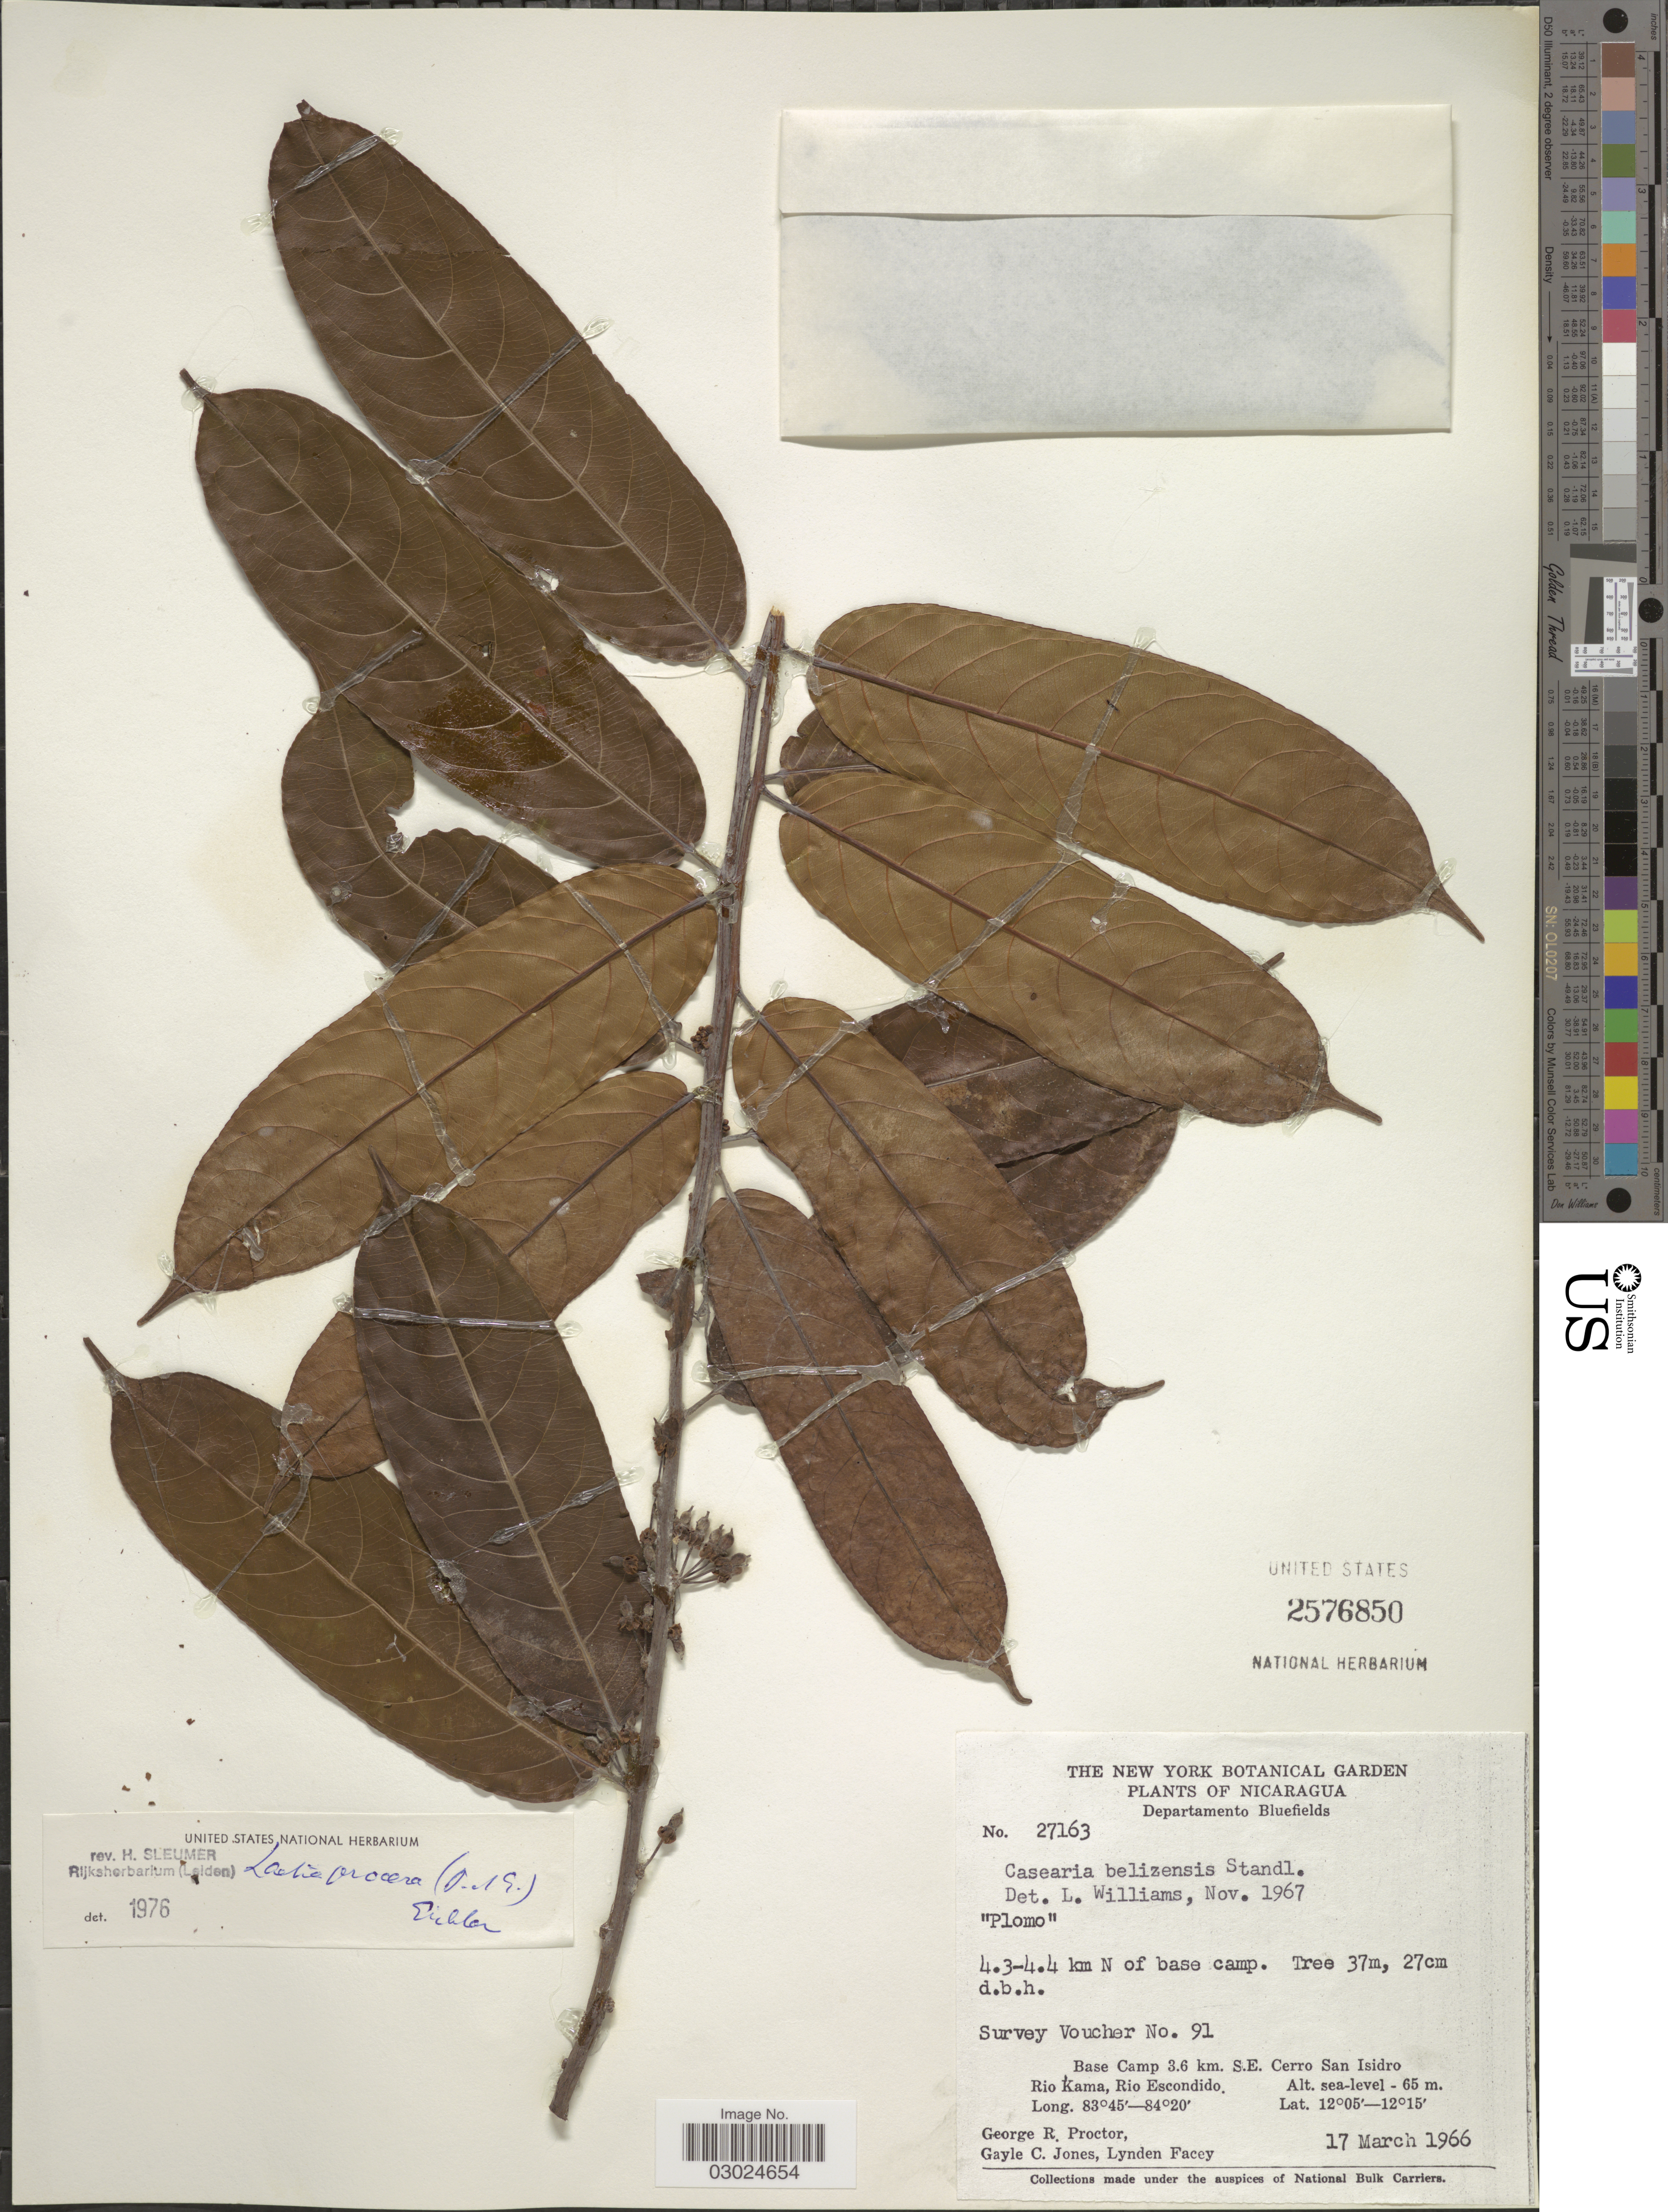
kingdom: Plantae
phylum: Tracheophyta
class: Magnoliopsida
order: Malpighiales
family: Salicaceae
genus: Laetia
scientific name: Laetia procera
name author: (Poepp.) Eichler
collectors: G. Proctor, G. C. Jones & L. Facey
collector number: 27163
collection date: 1966-03-17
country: Nicaragua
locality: Departamento Bluefields. 4.3-4.4 km N of base camp. Base Camp 3.6 km. S.E. Cerro San Isidro. Rio Kama, Rio Escondido.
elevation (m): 0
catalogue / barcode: US 2576850